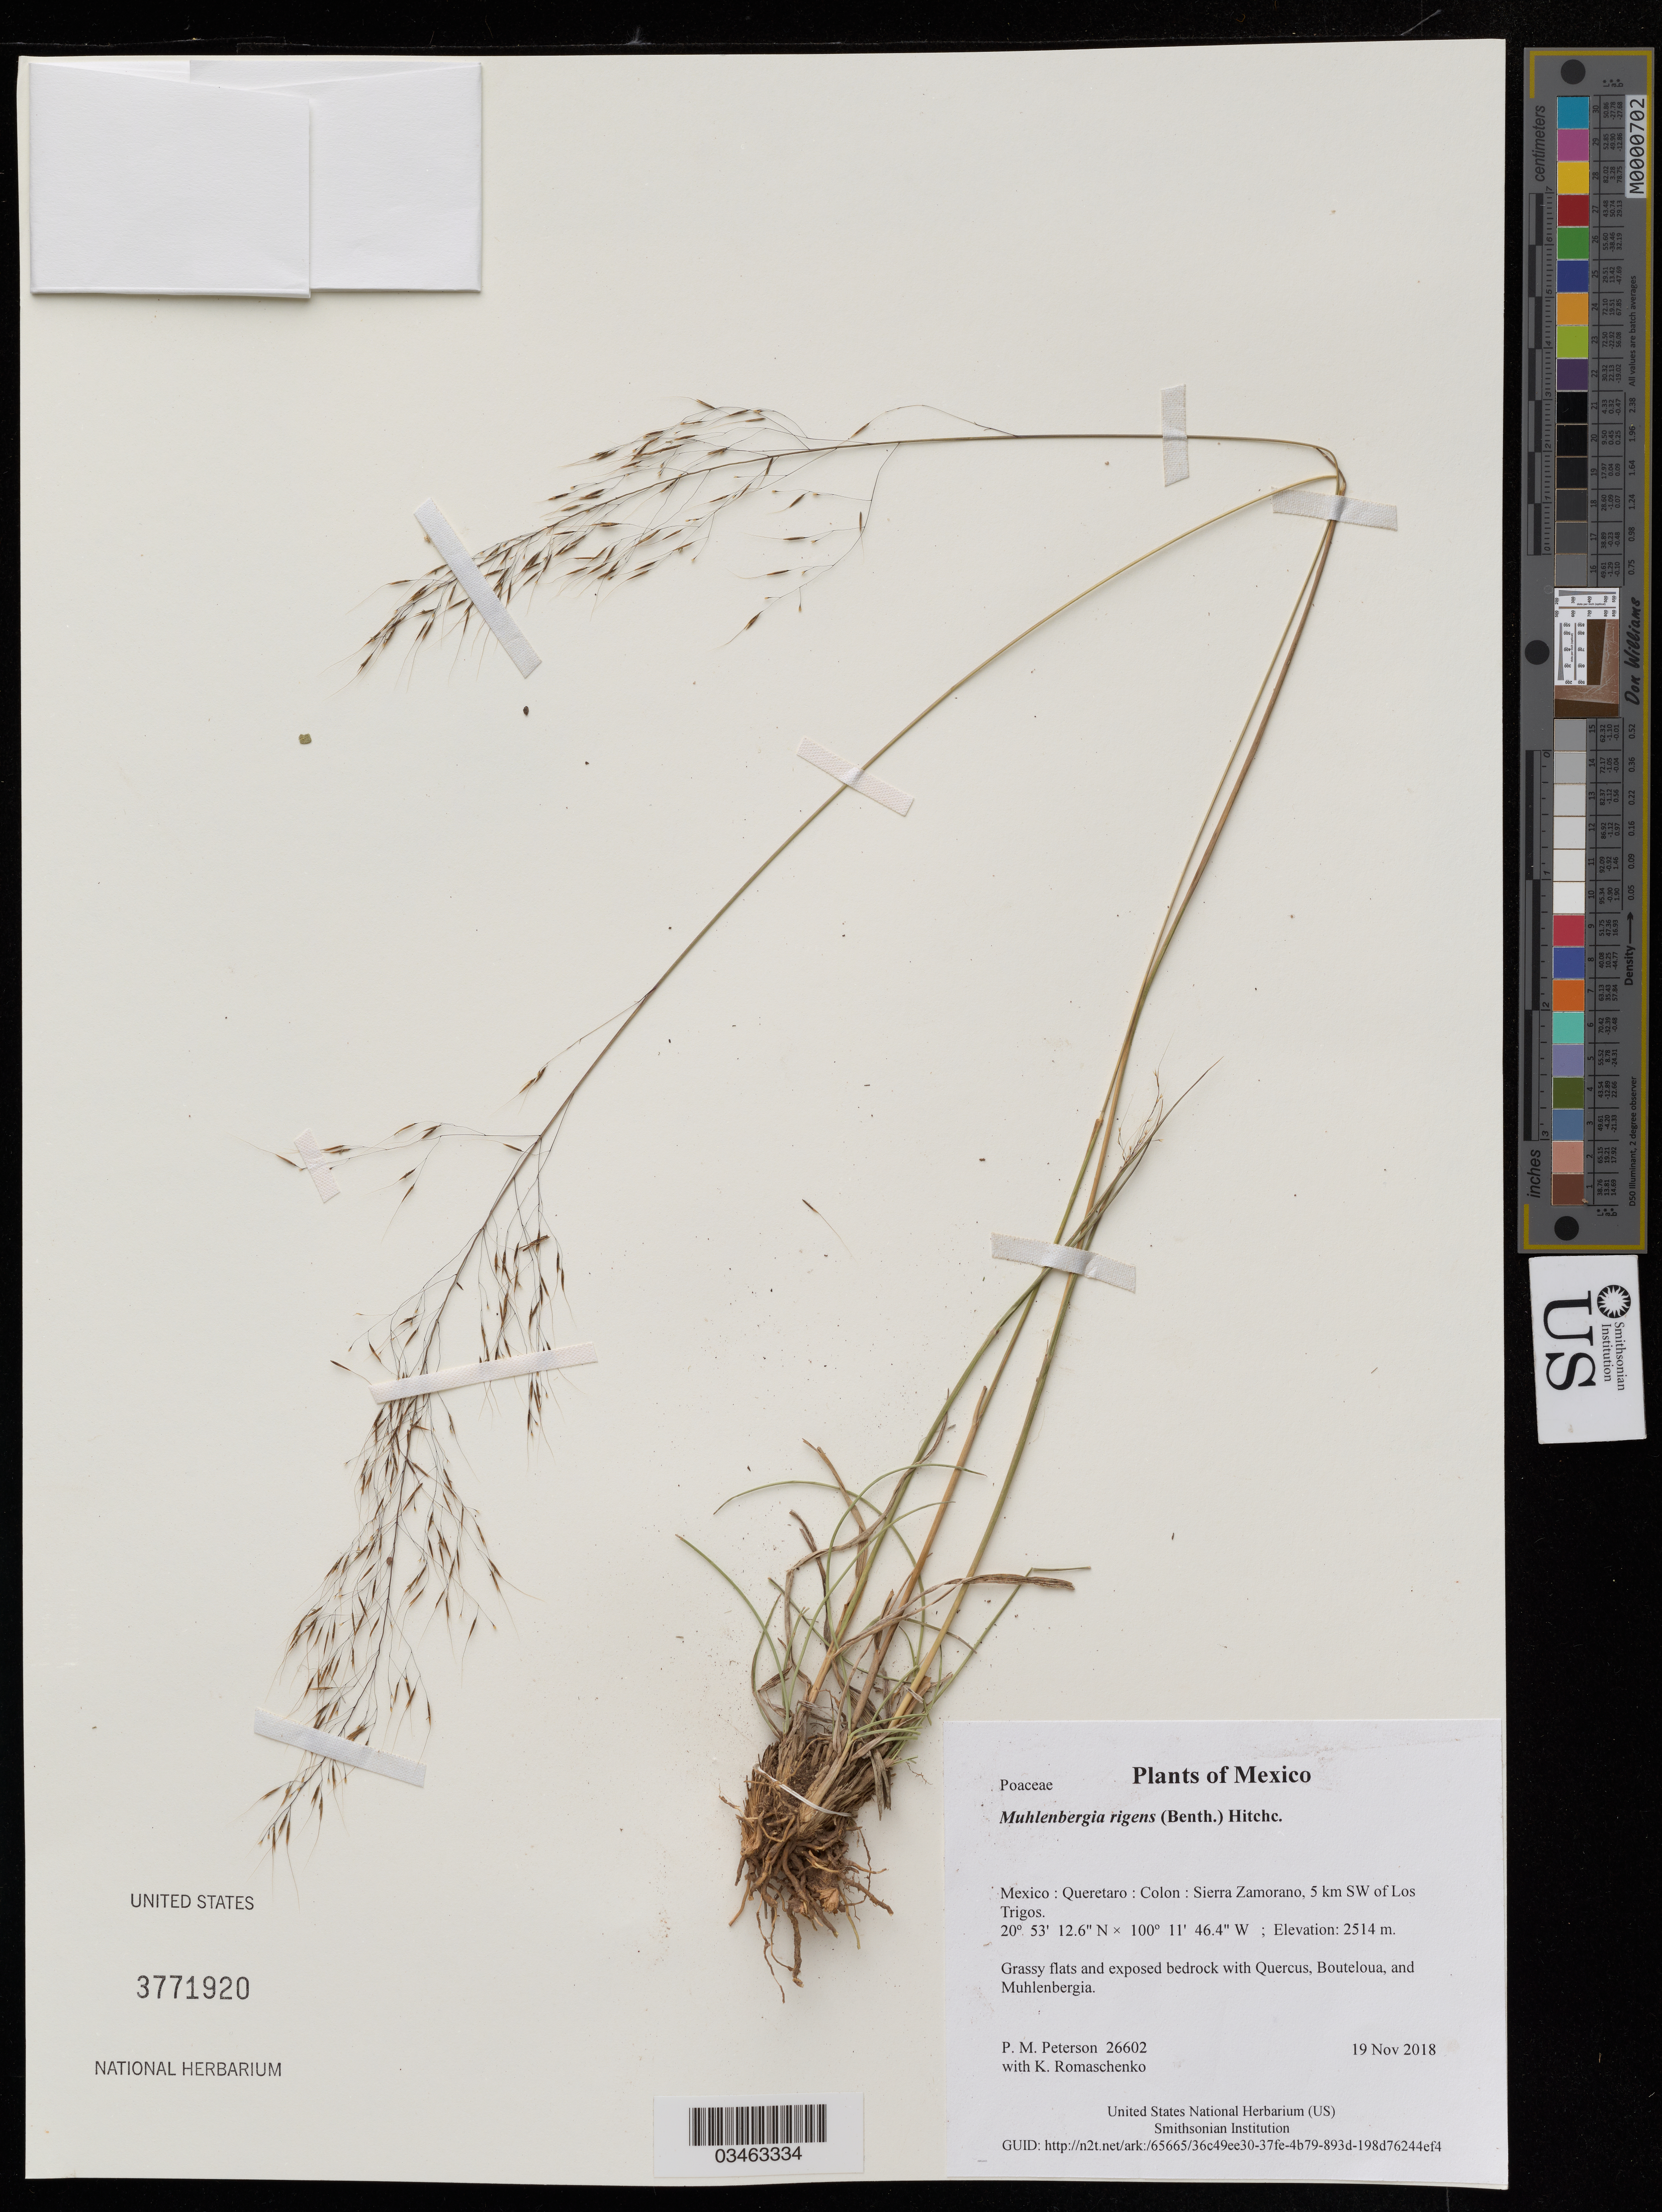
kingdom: Plantae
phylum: Tracheophyta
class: Liliopsida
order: Poales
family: Poaceae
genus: Muhlenbergia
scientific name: Muhlenbergia rigens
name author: (Benth.) Hitchc.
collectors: P. M. Peterson & K. Romaschenko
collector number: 26602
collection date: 2018-11-19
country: Mexico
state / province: Queretaro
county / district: Colon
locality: Sierra Zamorano, 5 km SW of Los Trigos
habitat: Grassy flats and exposed bedrock with Quercus, Bouteloua, and Muhlenbergia.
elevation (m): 2514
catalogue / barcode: US 3771920